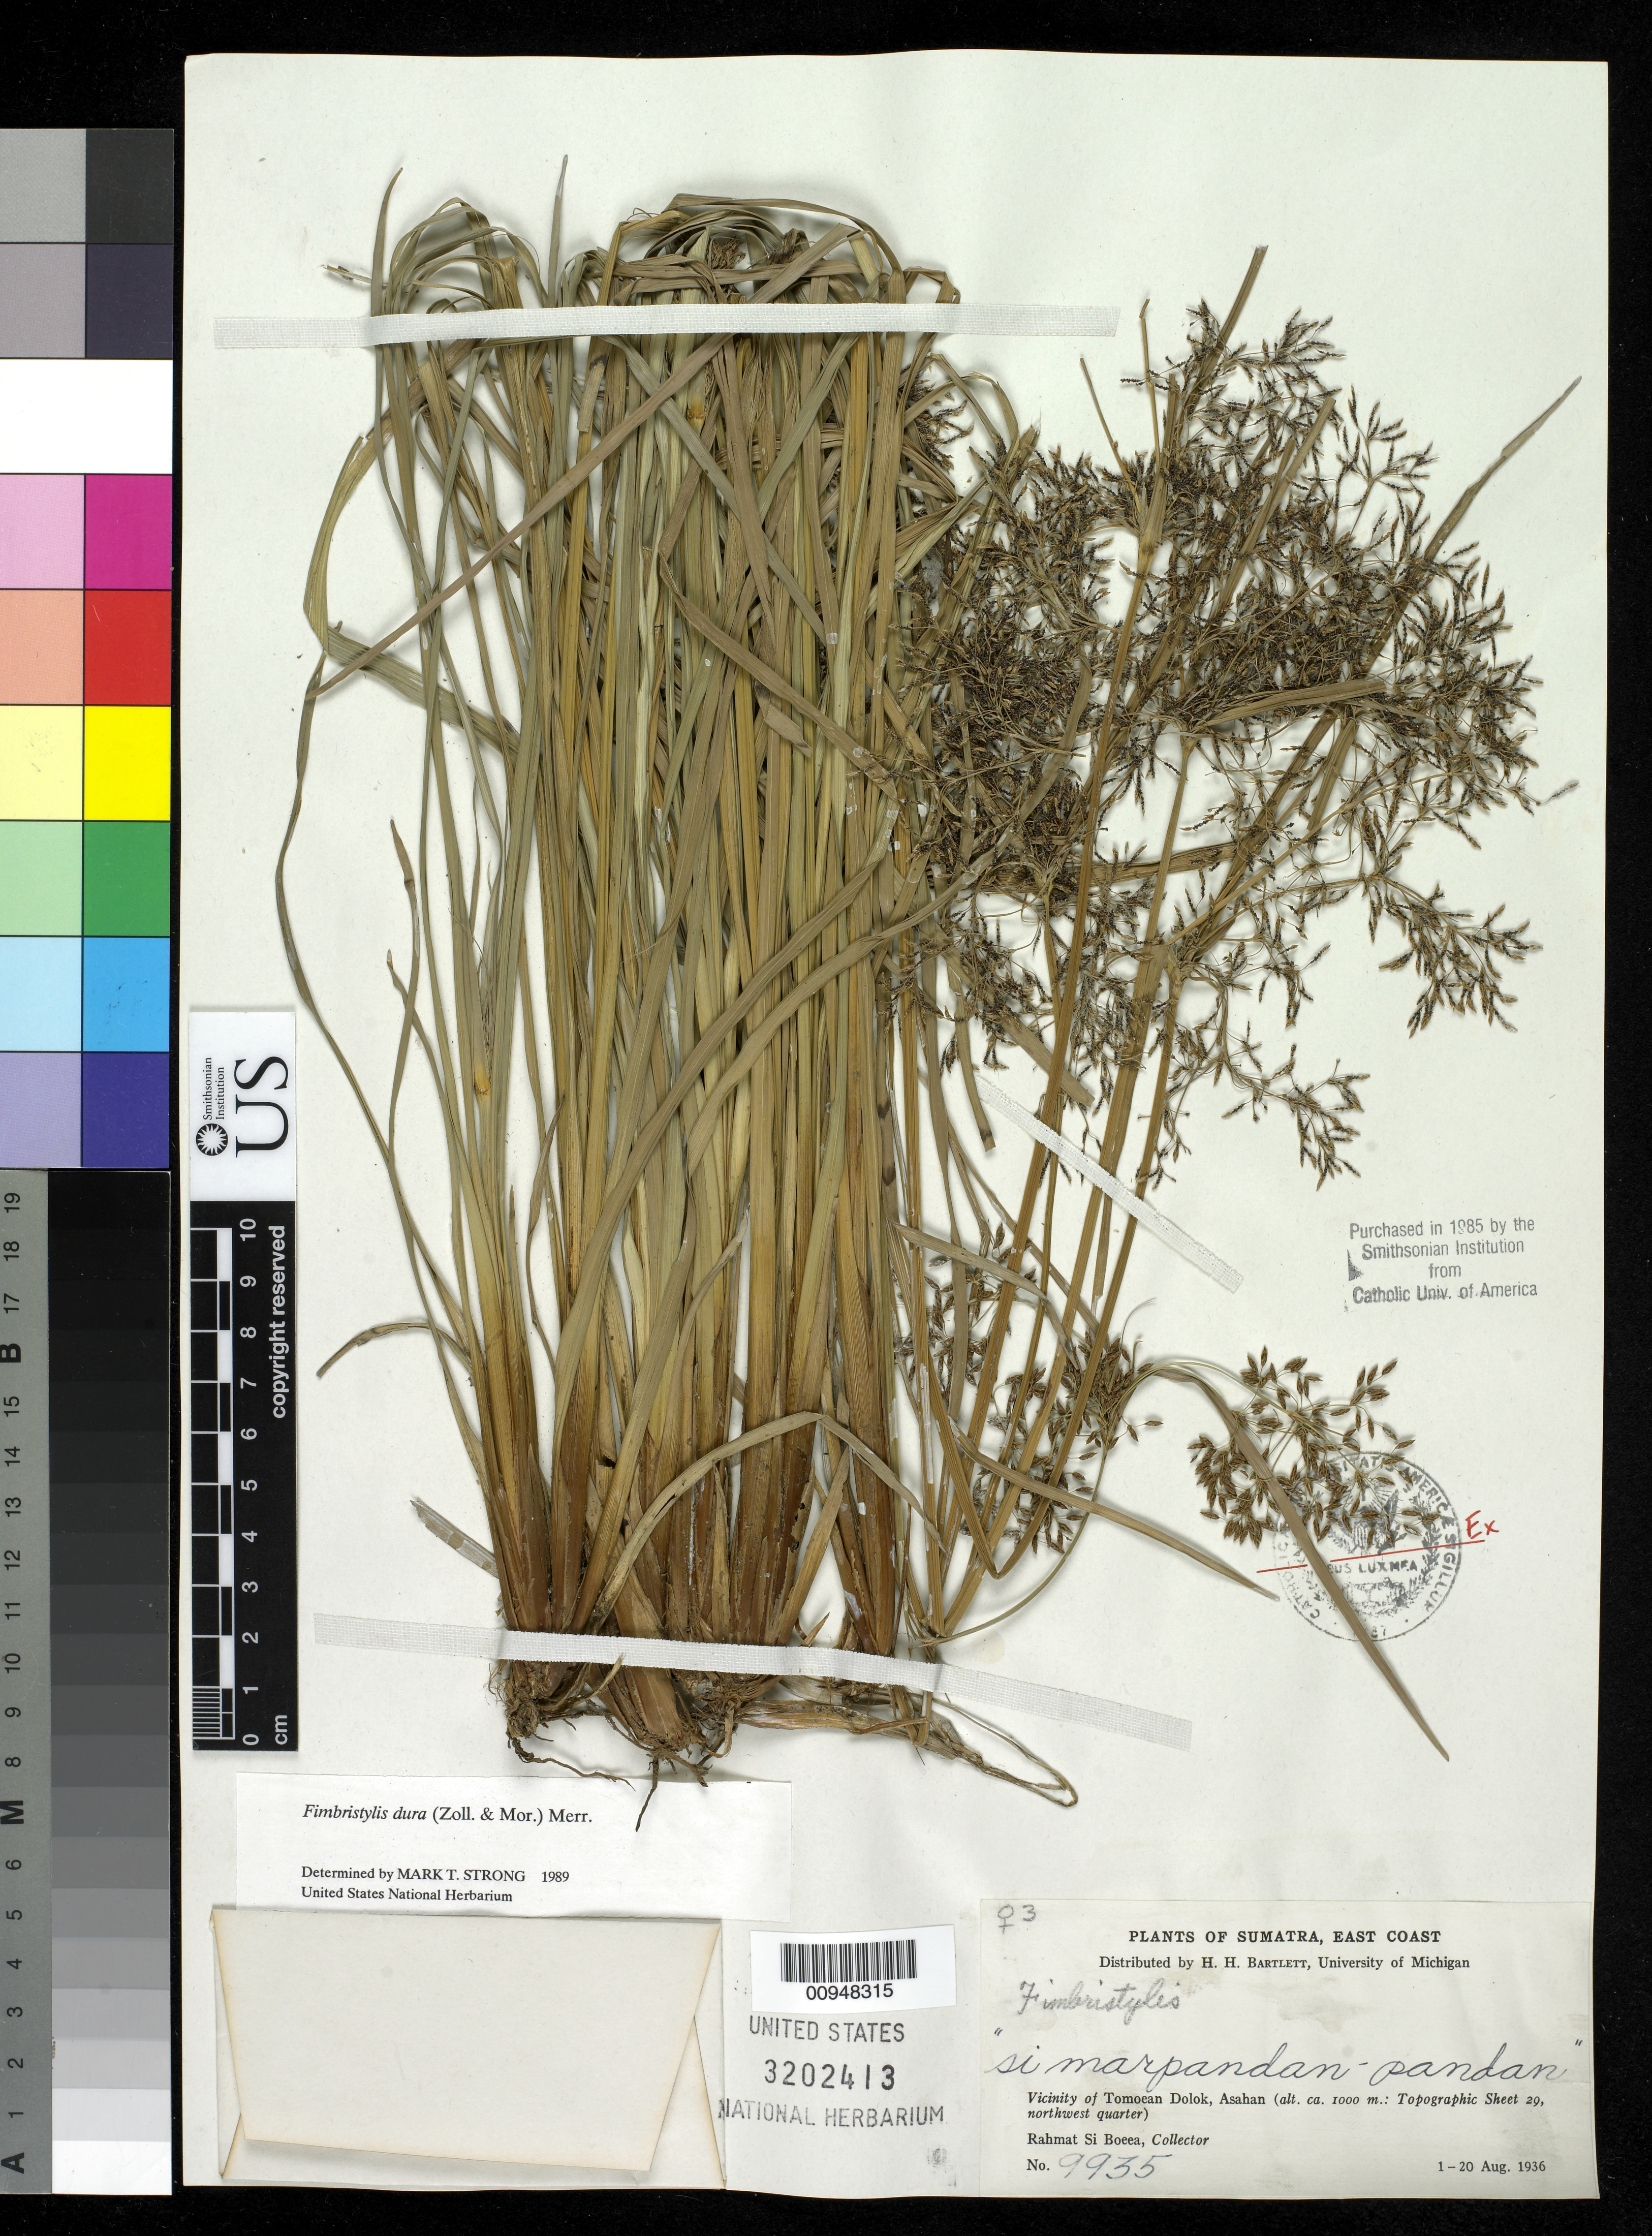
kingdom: Plantae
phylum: Tracheophyta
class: Liliopsida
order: Poales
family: Cyperaceae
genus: Fimbristylis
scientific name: Fimbristylis dura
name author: (Zoll. & Moritzi) Merr.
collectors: Rahmat Si Boeea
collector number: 9935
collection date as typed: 01 Aug 1936 to 20 Aug 1936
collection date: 1936-08-01/1936-08-20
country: Indonesia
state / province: Sumatra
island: Sumatra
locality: Vicinity of Tomoean Dolok, Asahan.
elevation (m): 1000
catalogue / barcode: US 3202413